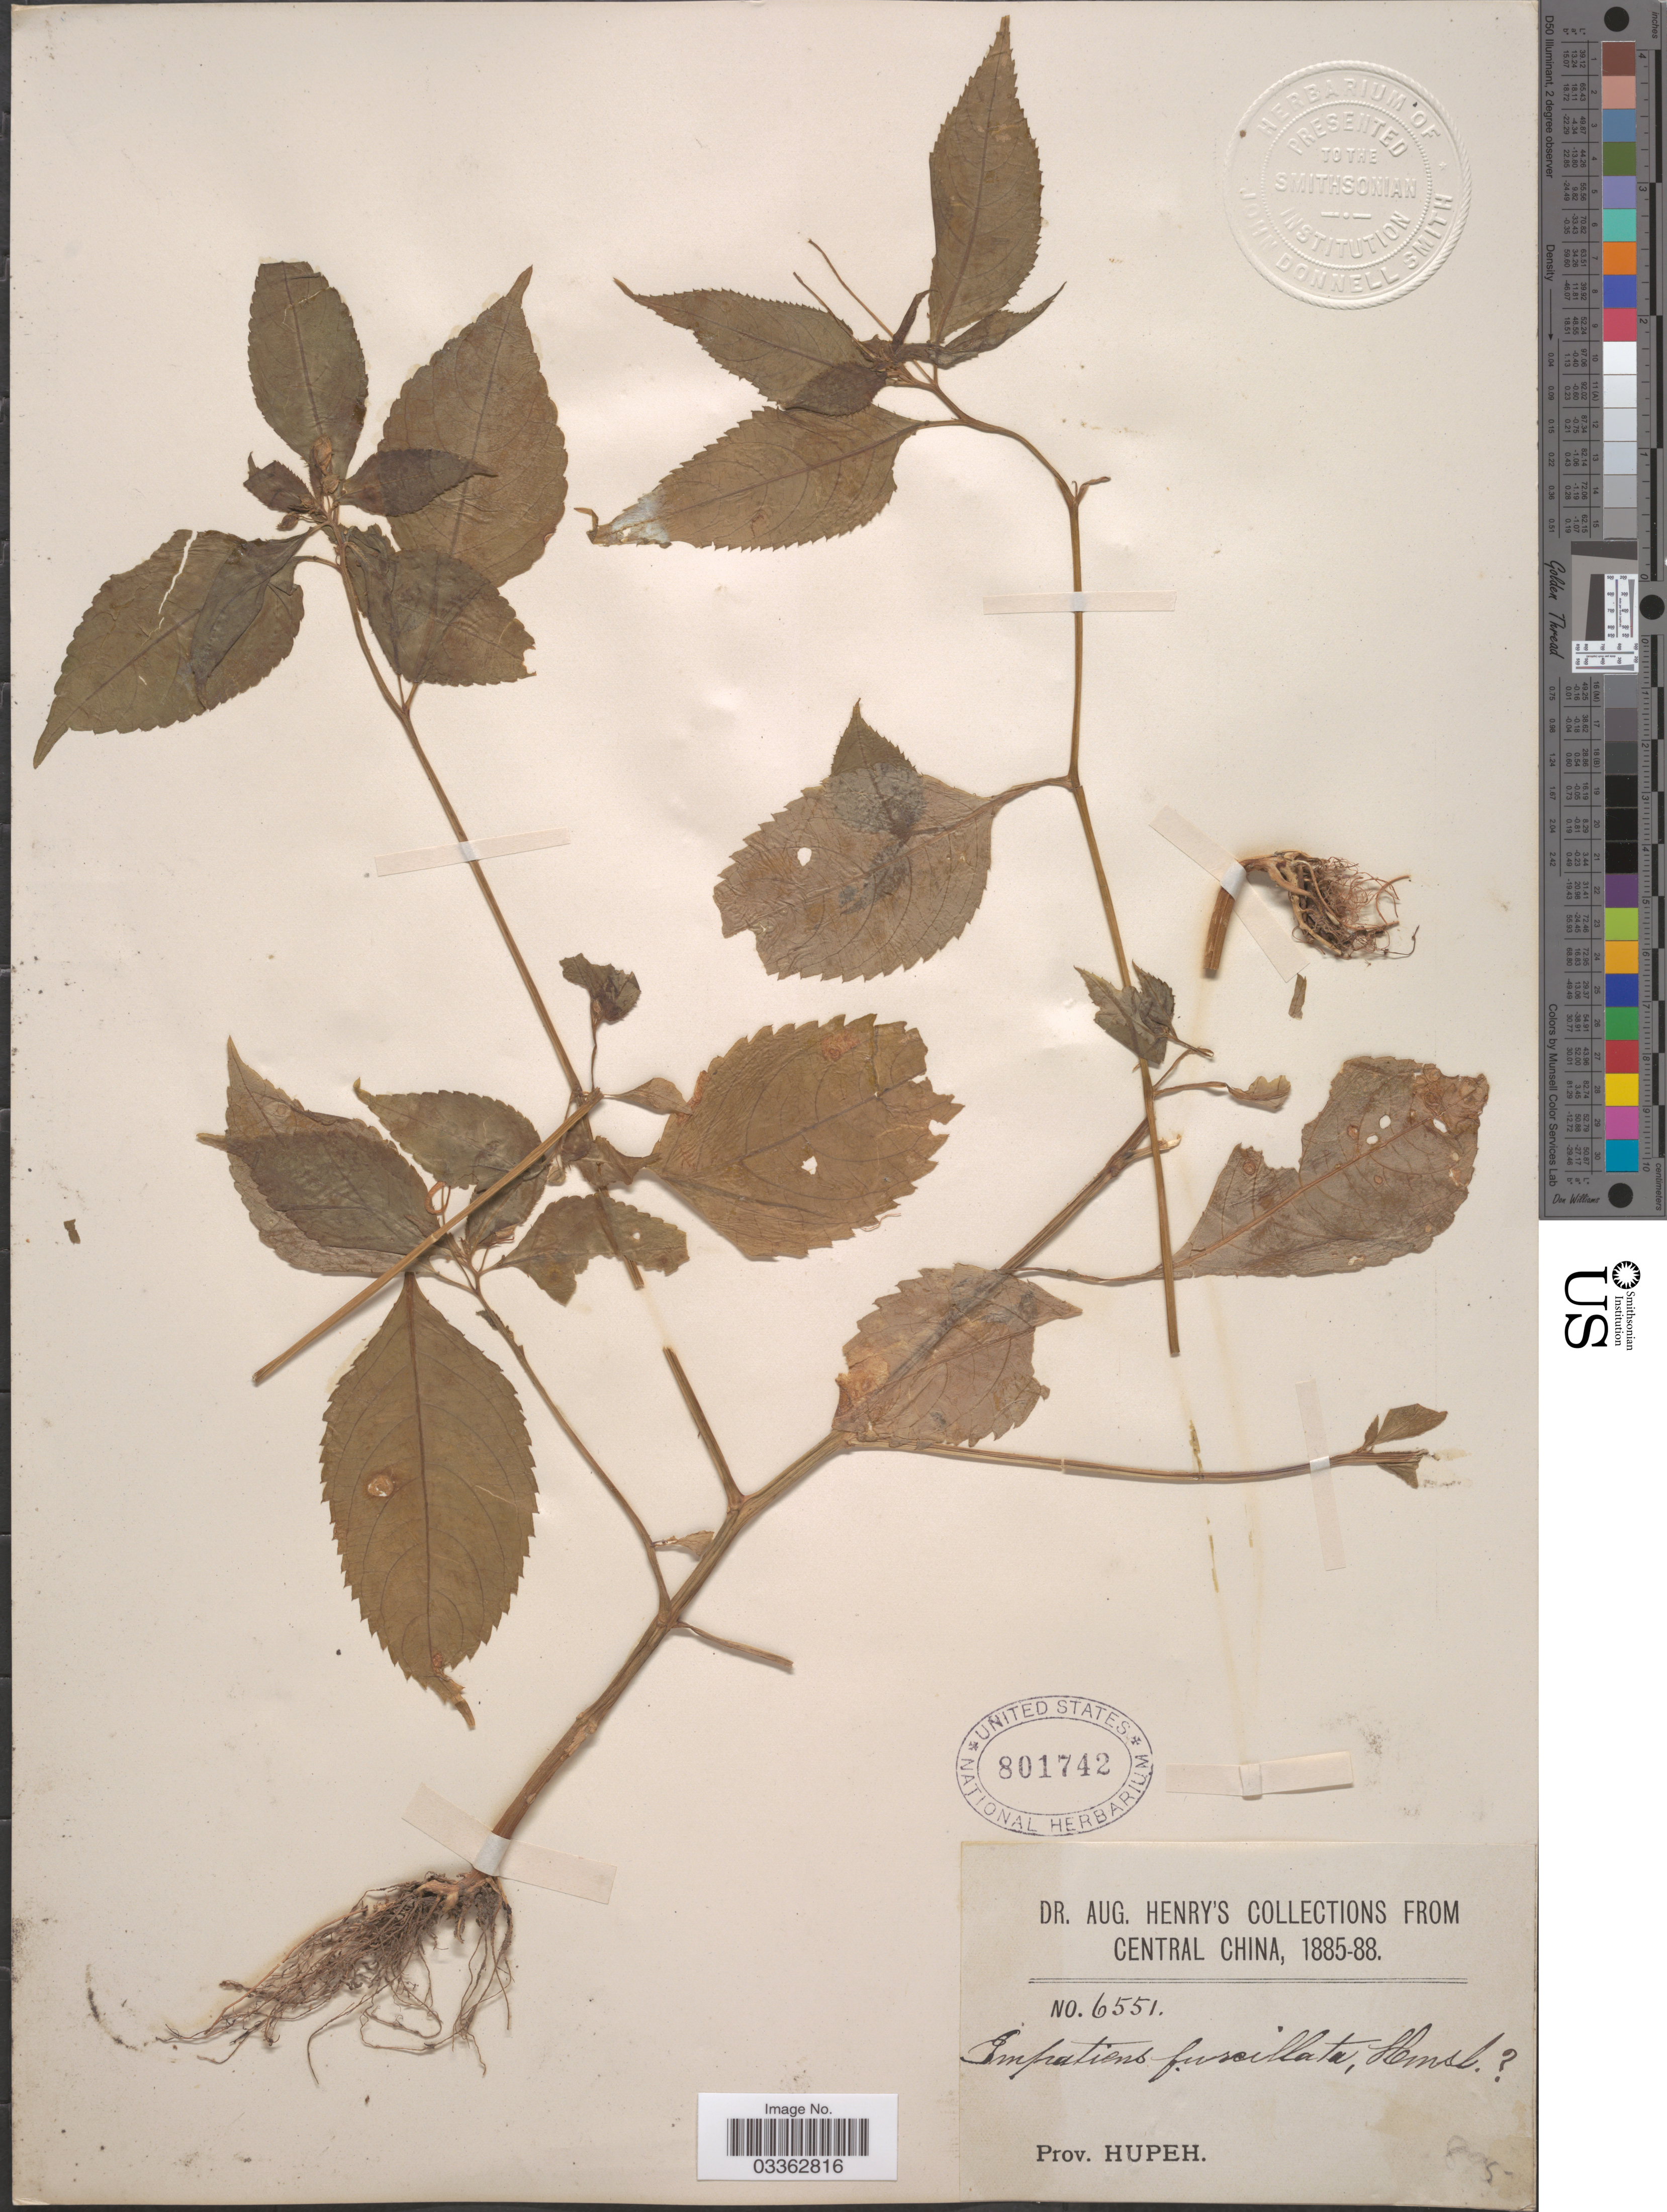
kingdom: Plantae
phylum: Tracheophyta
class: Magnoliopsida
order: Ericales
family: Balsaminaceae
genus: Impatiens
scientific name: Impatiens furcillata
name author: Hemsl.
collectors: A. Henry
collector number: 6551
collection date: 1885/1888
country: China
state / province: Hubei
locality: Central China. Prov. Hupeh.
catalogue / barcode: US 801742